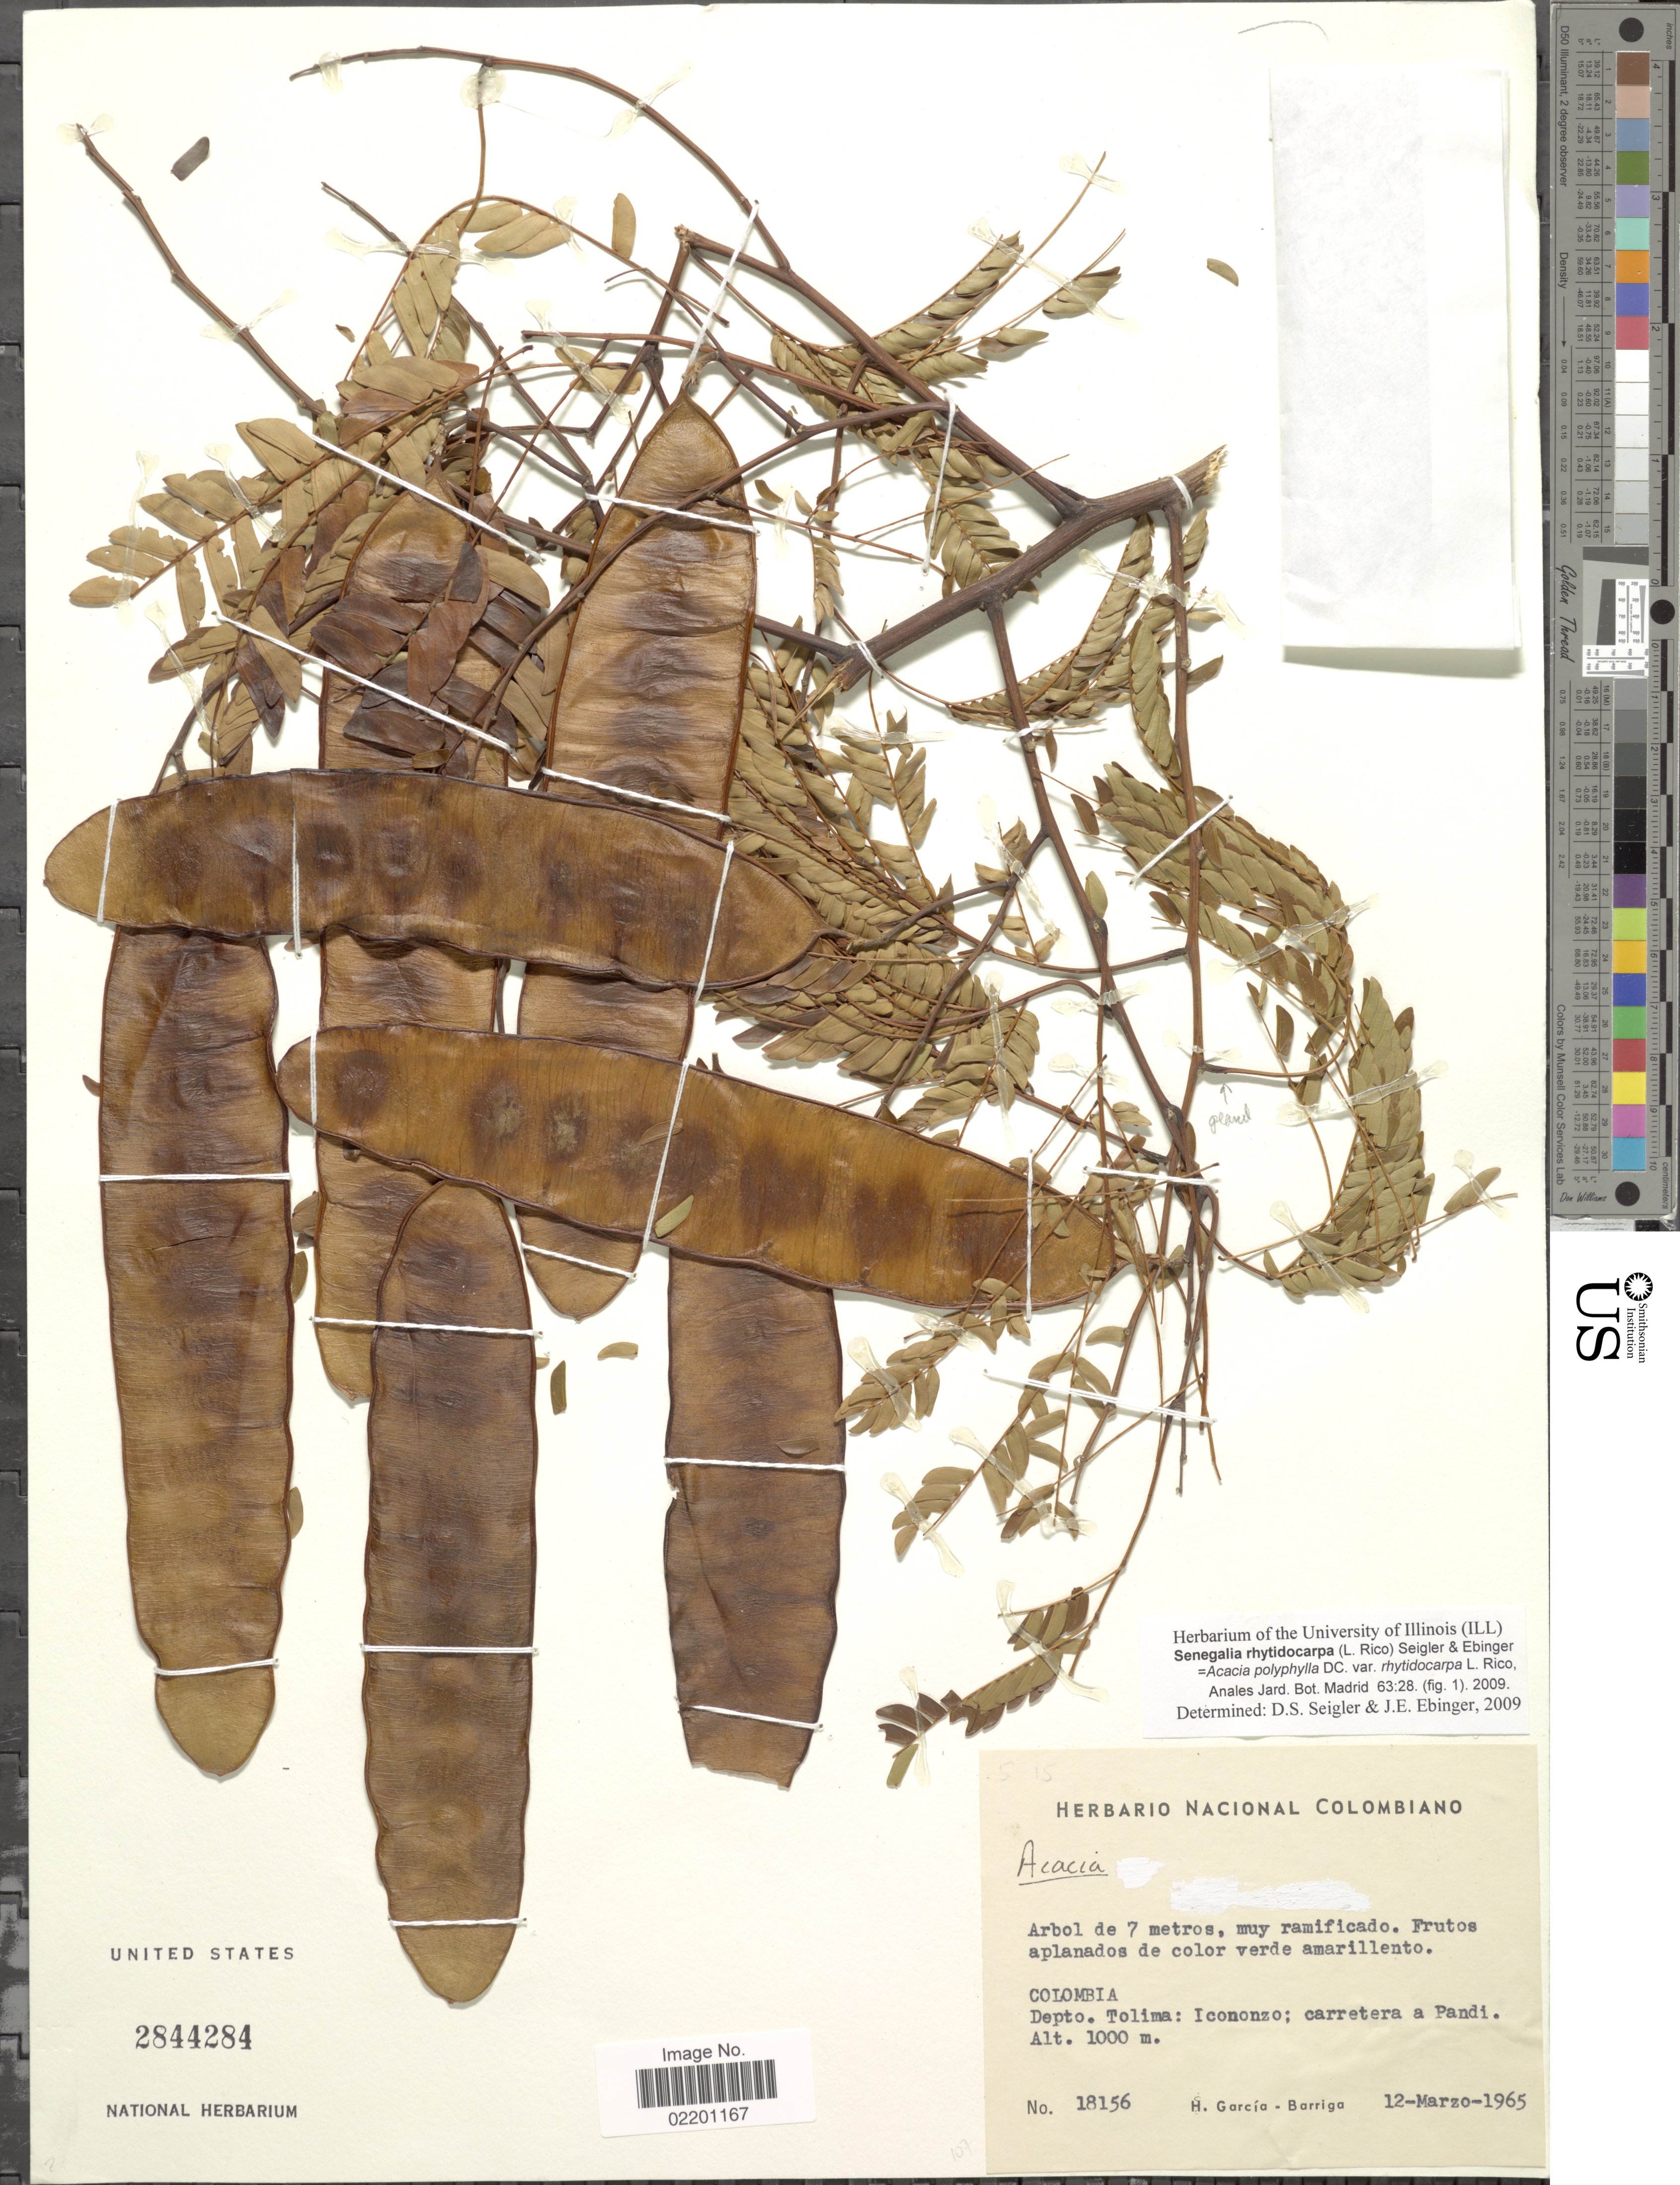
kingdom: Plantae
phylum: Tracheophyta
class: Magnoliopsida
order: Fabales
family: Fabaceae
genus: Senegalia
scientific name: Senegalia rhytidocarpa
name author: (L. Rico) Seigler & Ebinger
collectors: H. García Barriga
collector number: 18156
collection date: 1965-03-12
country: Colombia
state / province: Tolima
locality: Depto. Tolima: Icononzo; carretera a Pandi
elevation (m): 1000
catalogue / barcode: US 2844284